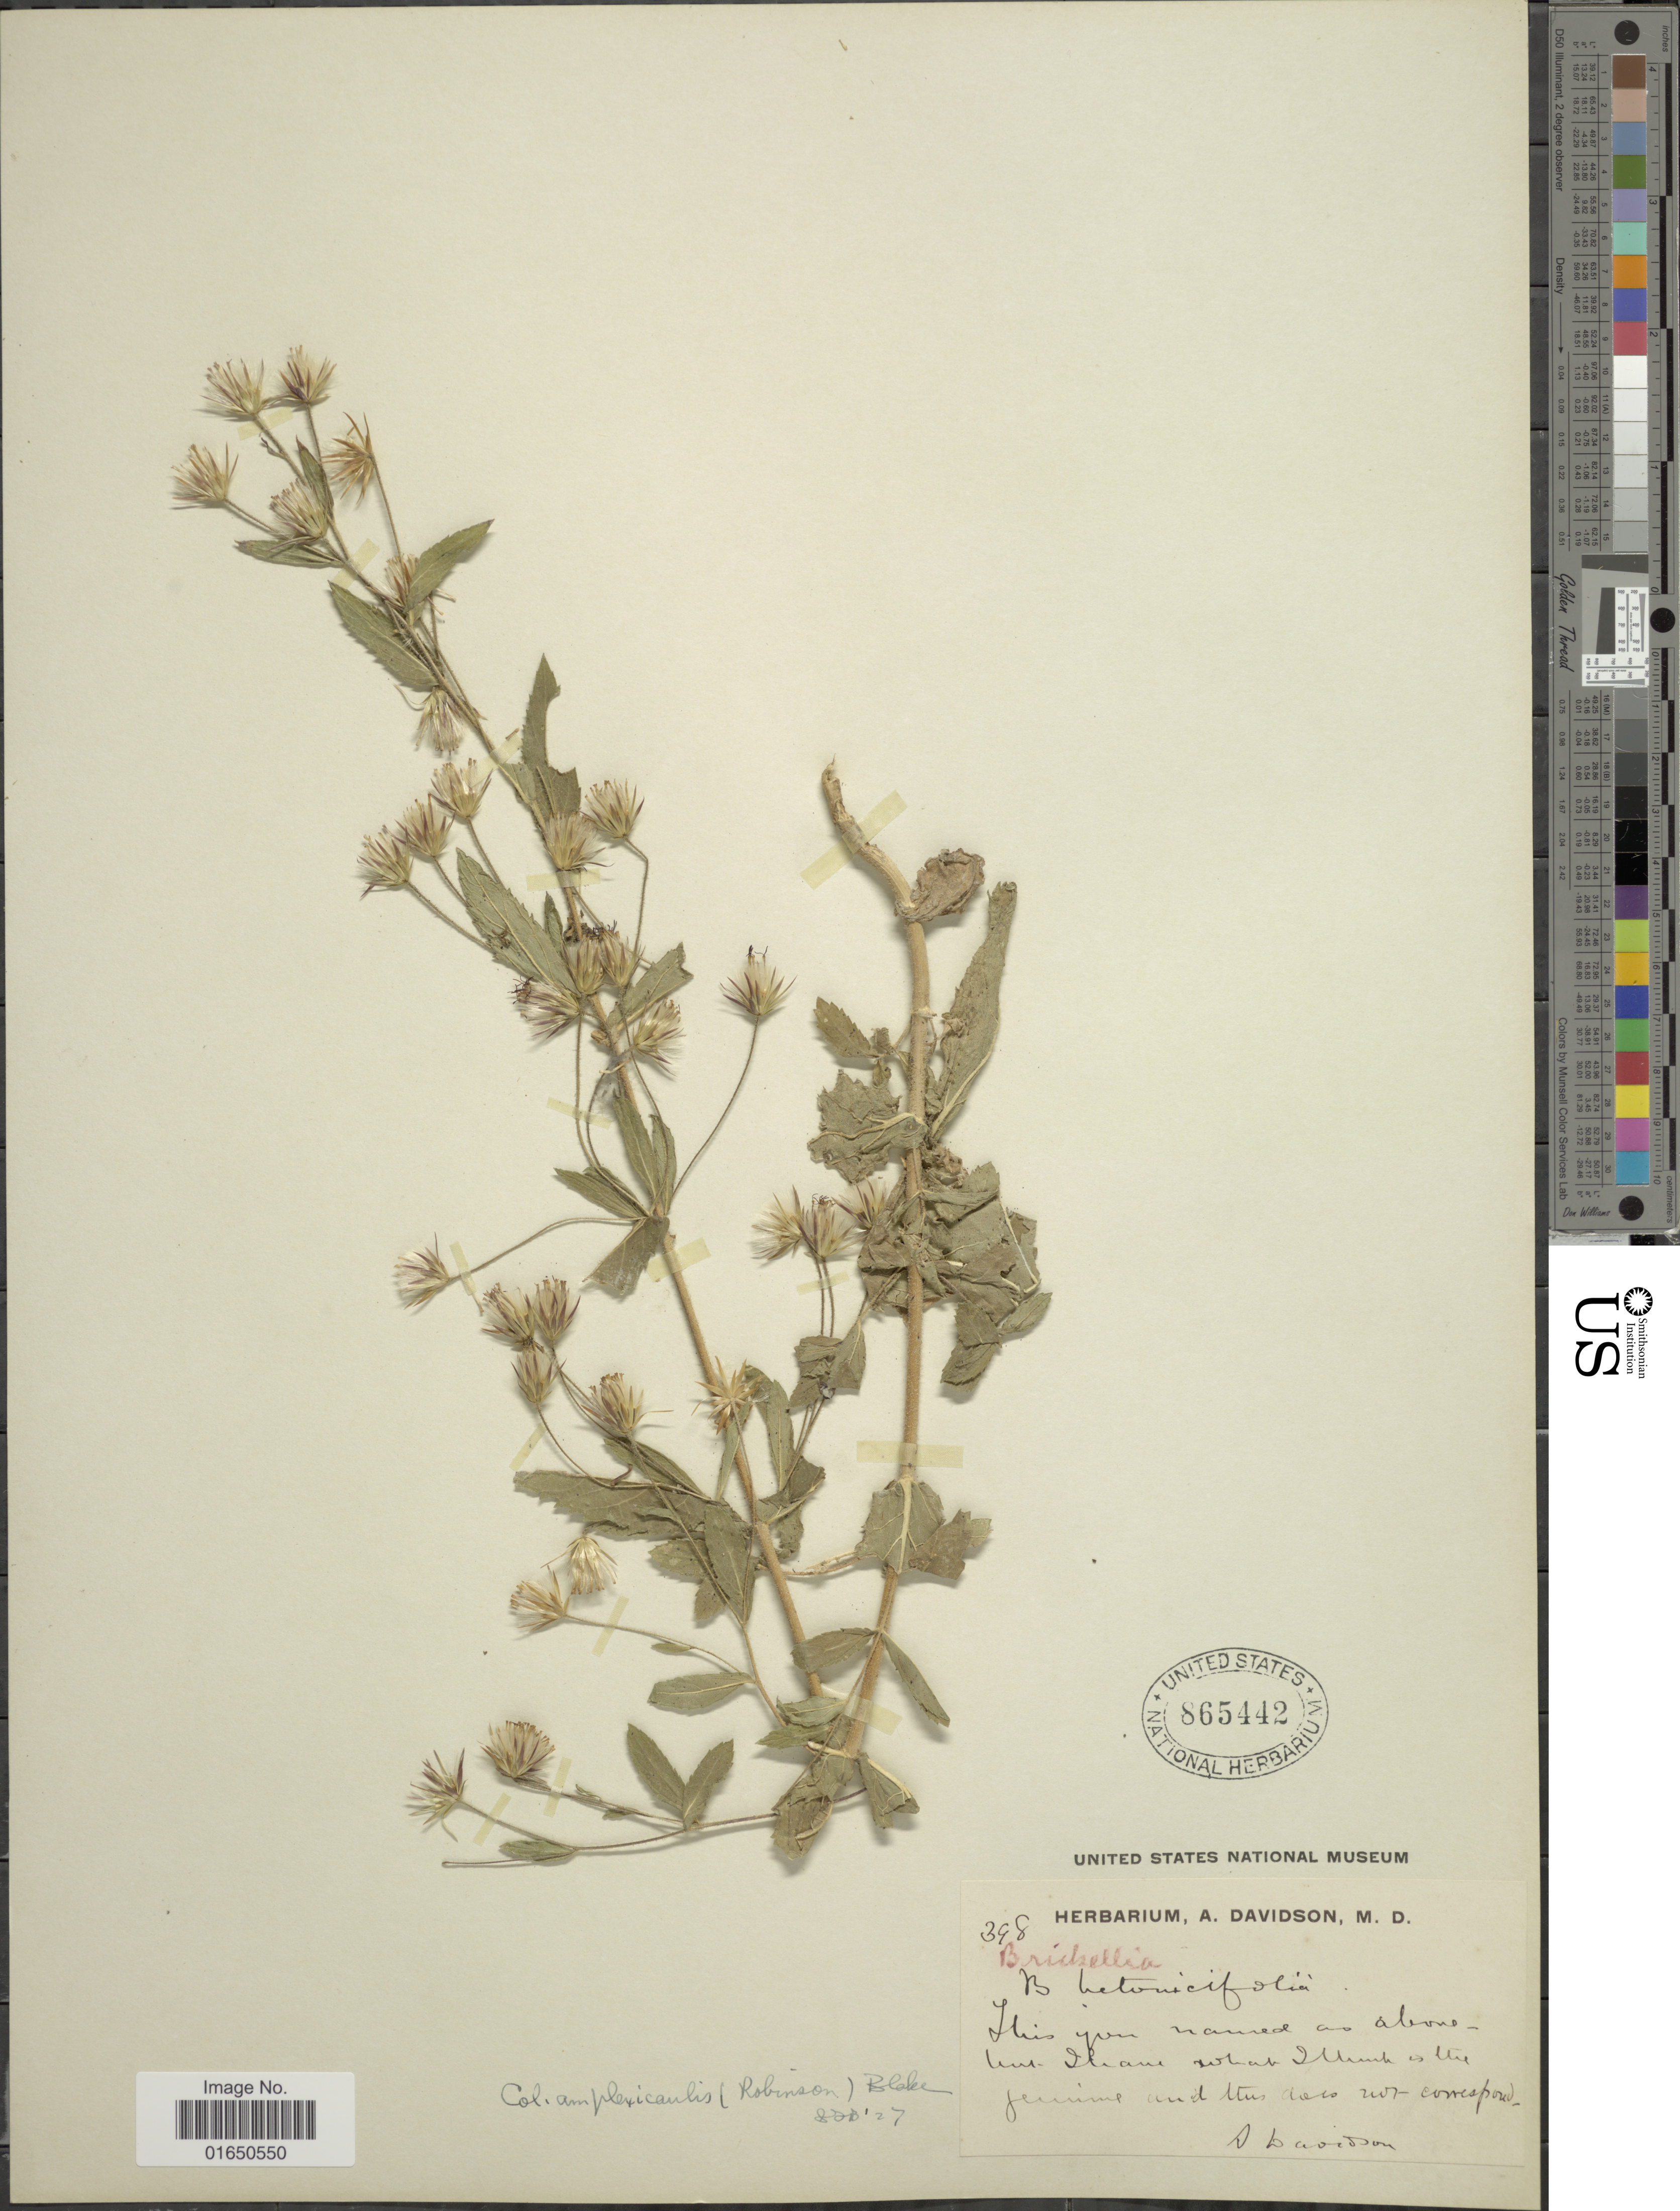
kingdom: Plantae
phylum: Tracheophyta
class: Magnoliopsida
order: Asterales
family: Asteraceae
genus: Brickellia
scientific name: Brickellia amplexicaulis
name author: B.L. Rob.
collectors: A. Davidson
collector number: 398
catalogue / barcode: US 865442